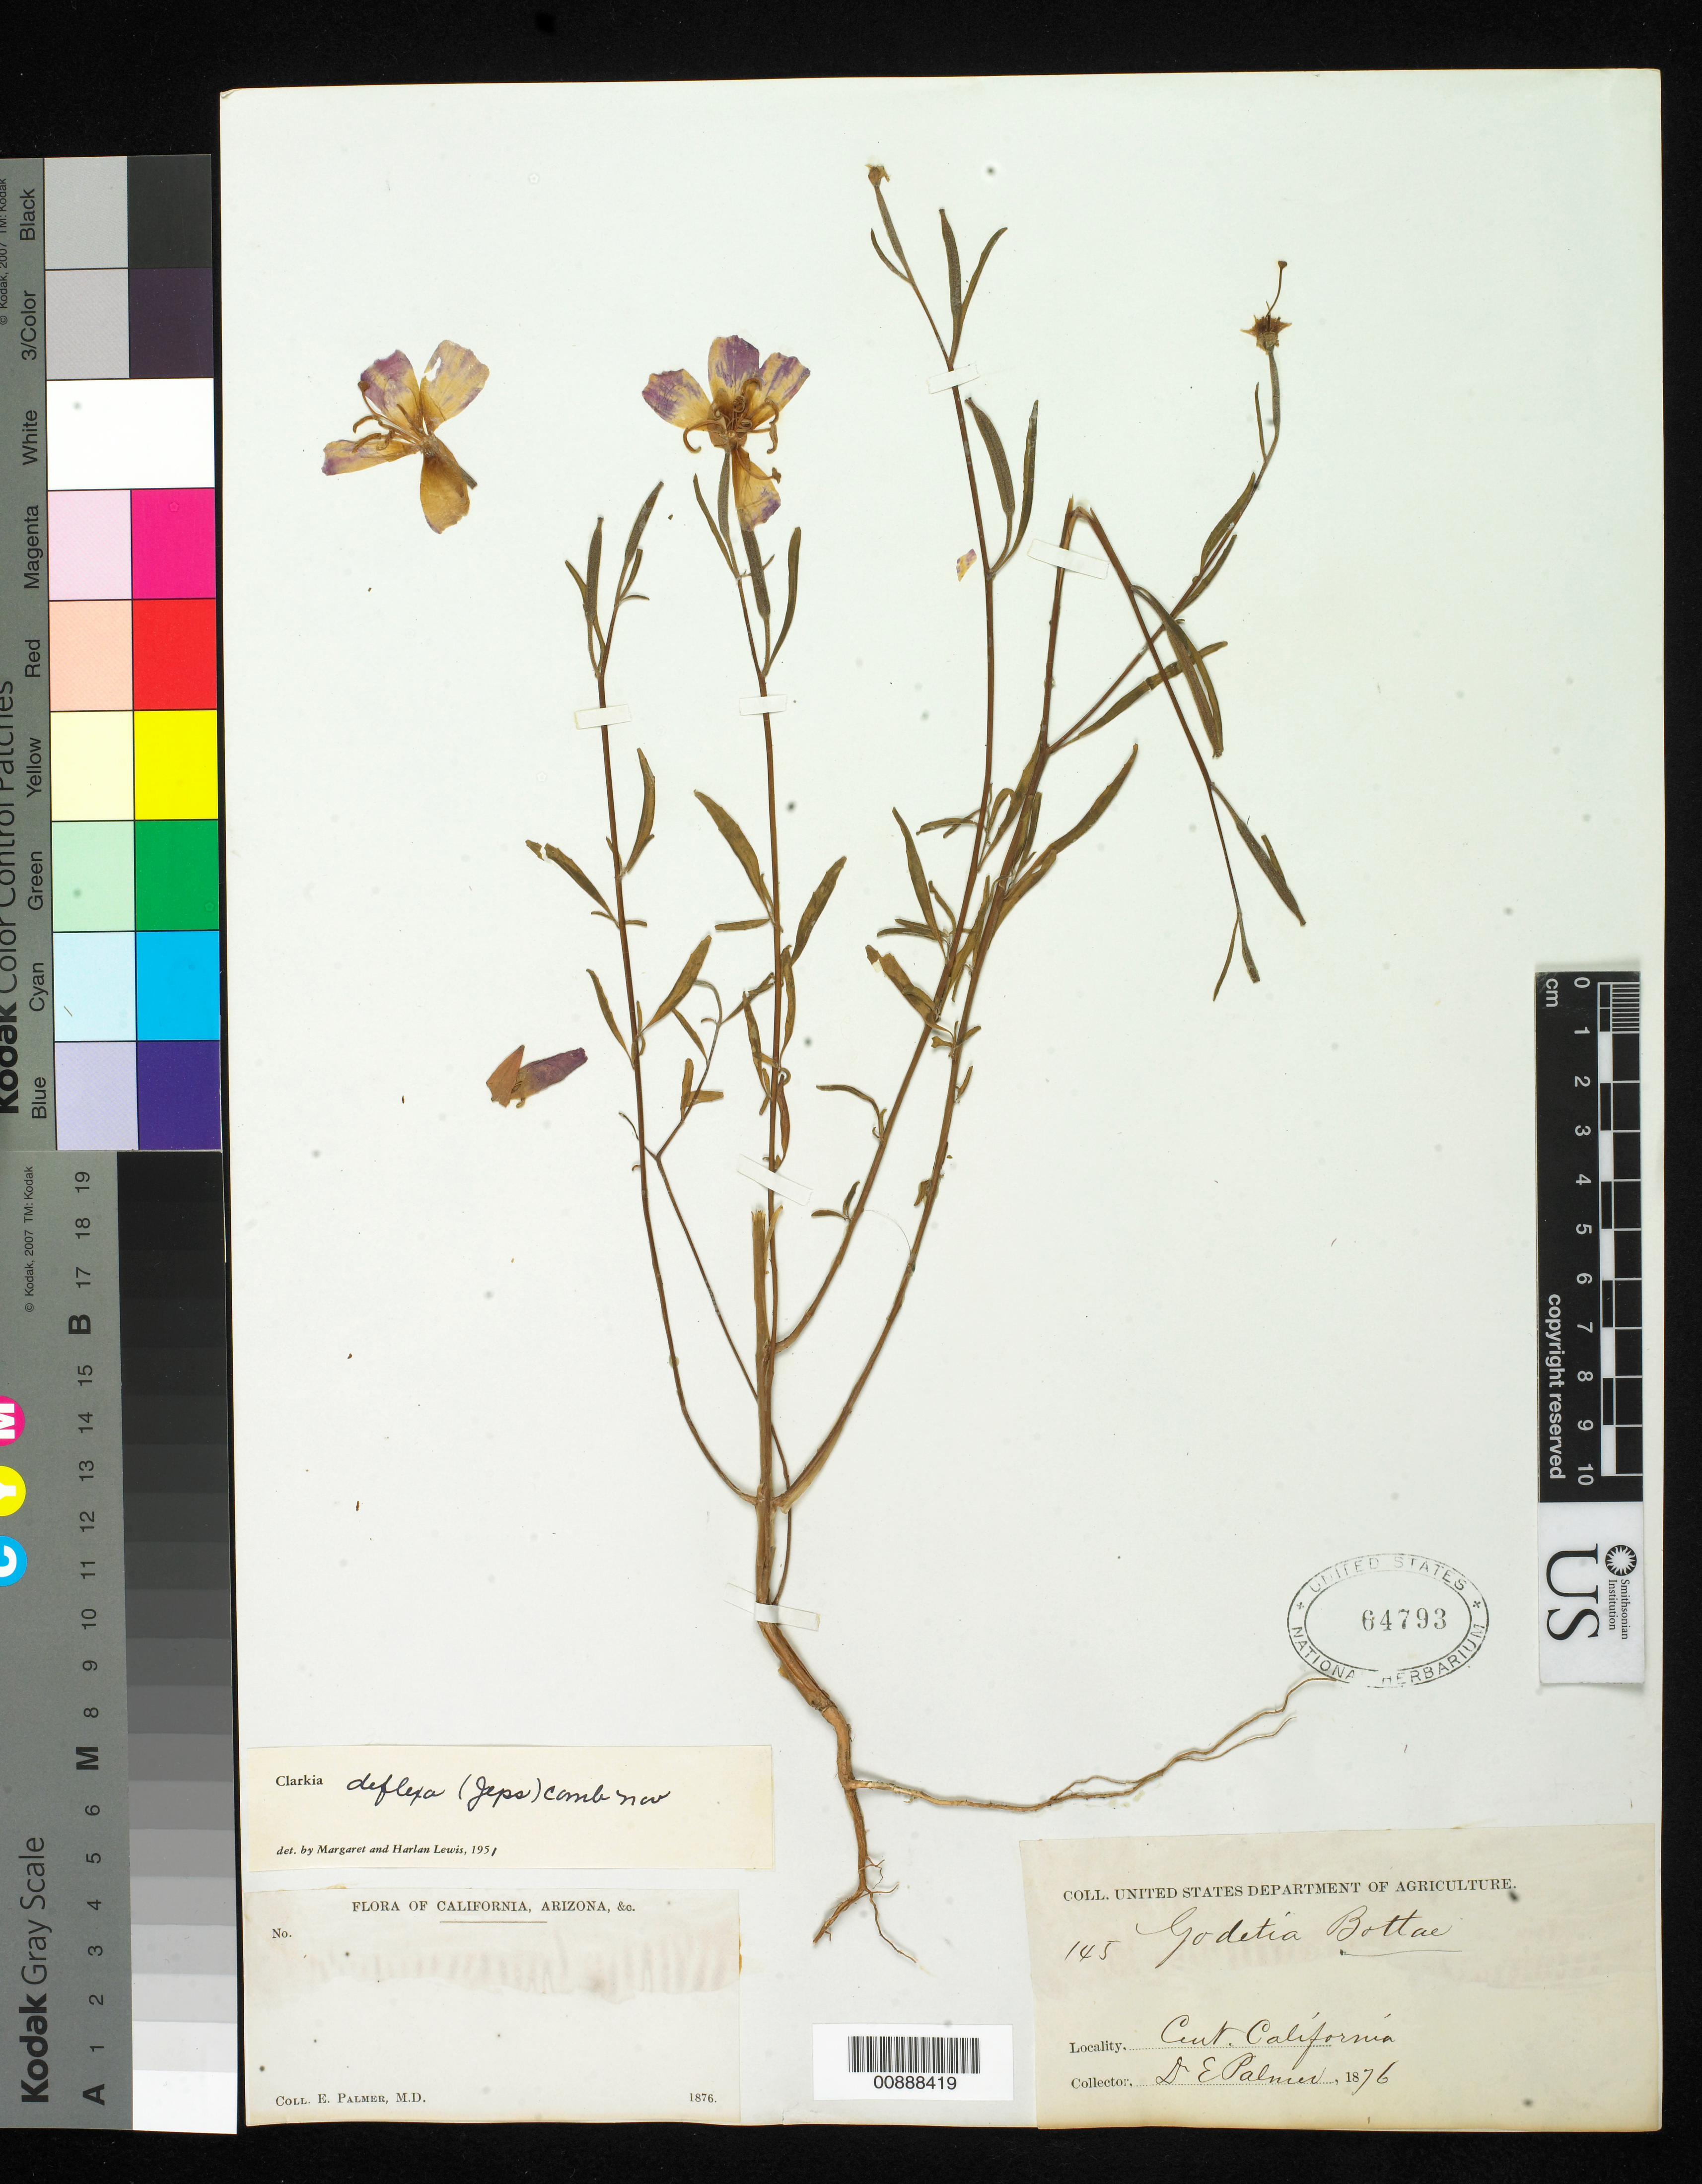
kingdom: Plantae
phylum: Tracheophyta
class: Magnoliopsida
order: Myrtales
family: Onagraceae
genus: Clarkia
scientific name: Clarkia bottae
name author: (Spach) F. H. Lewis & M.E. Lewis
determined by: Wagner, W. L., (BOT), Smithsonian Institution - National Museum of Natural History (UNITED STATES)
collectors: E. Palmer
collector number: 145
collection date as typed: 1876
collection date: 1876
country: United States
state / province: California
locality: Central California.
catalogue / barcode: US 64793